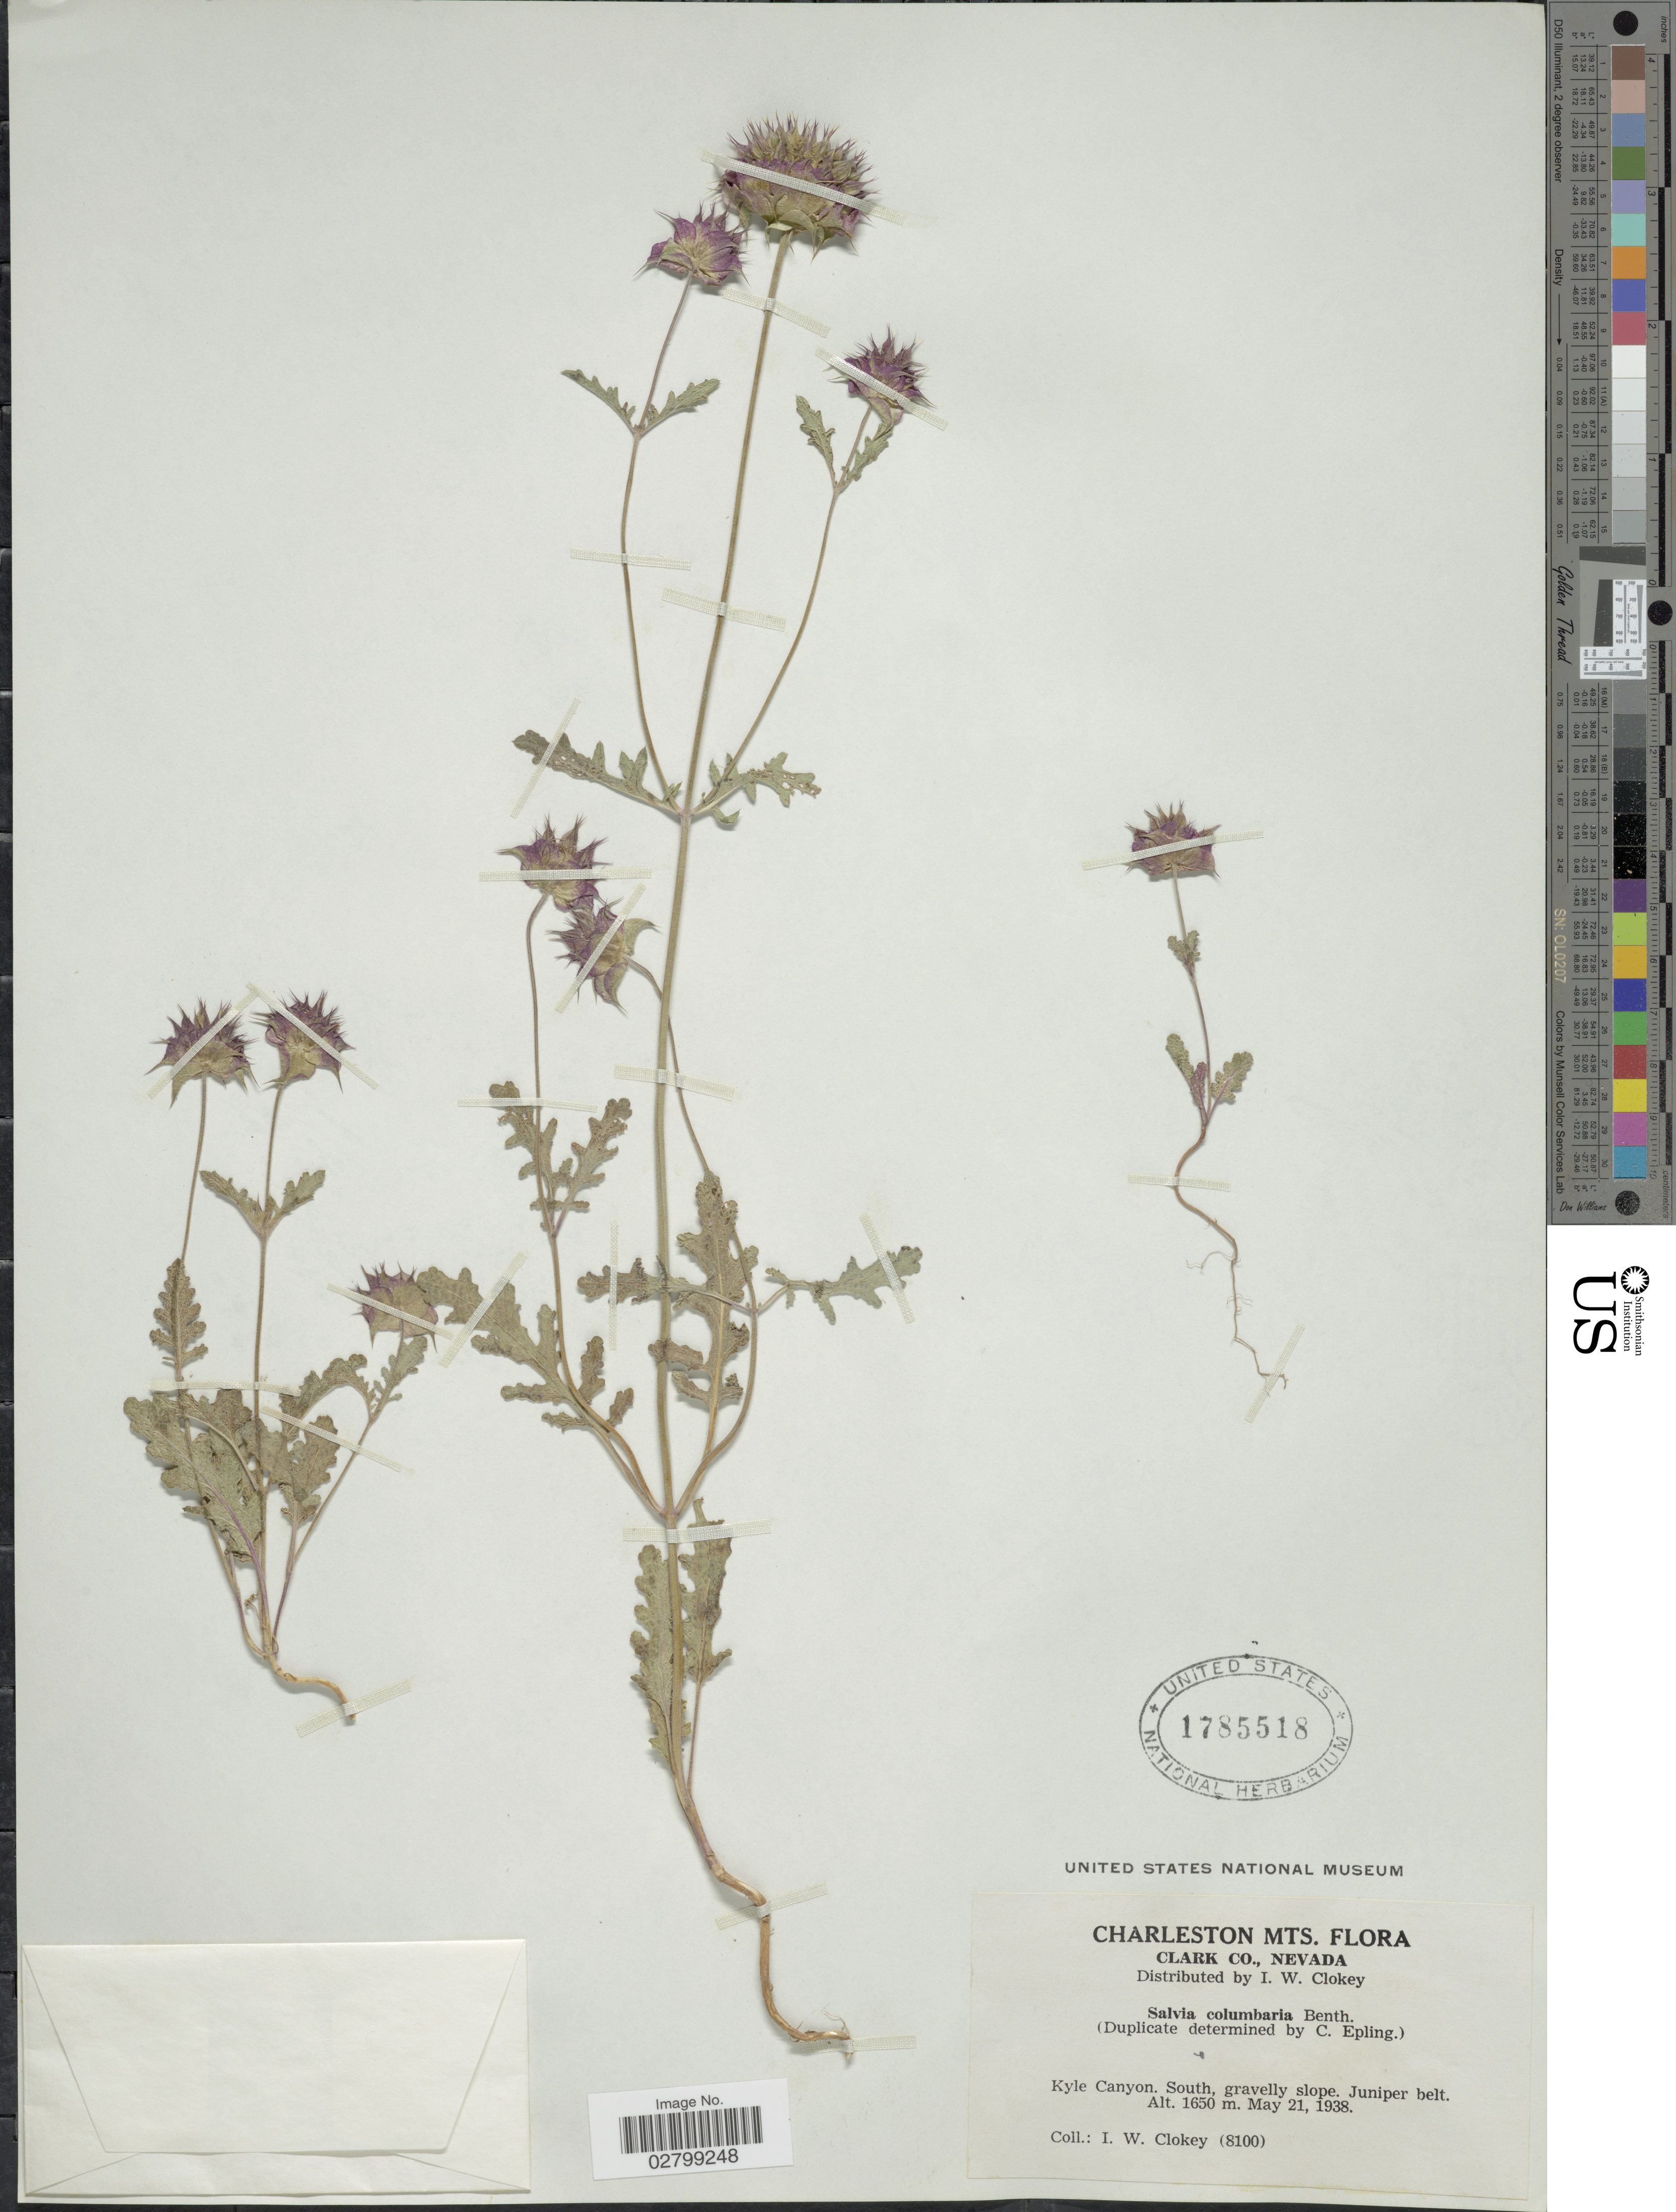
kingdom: Plantae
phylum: Tracheophyta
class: Magnoliopsida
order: Lamiales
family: Lamiaceae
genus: Salvia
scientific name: Salvia columbariae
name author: Benth.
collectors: I. W. Clokey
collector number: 8100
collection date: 1938-05-21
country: United States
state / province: Nevada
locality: Charleston Mts. Clark Co., Kyle Canyon.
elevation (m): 1650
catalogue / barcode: US 1785518